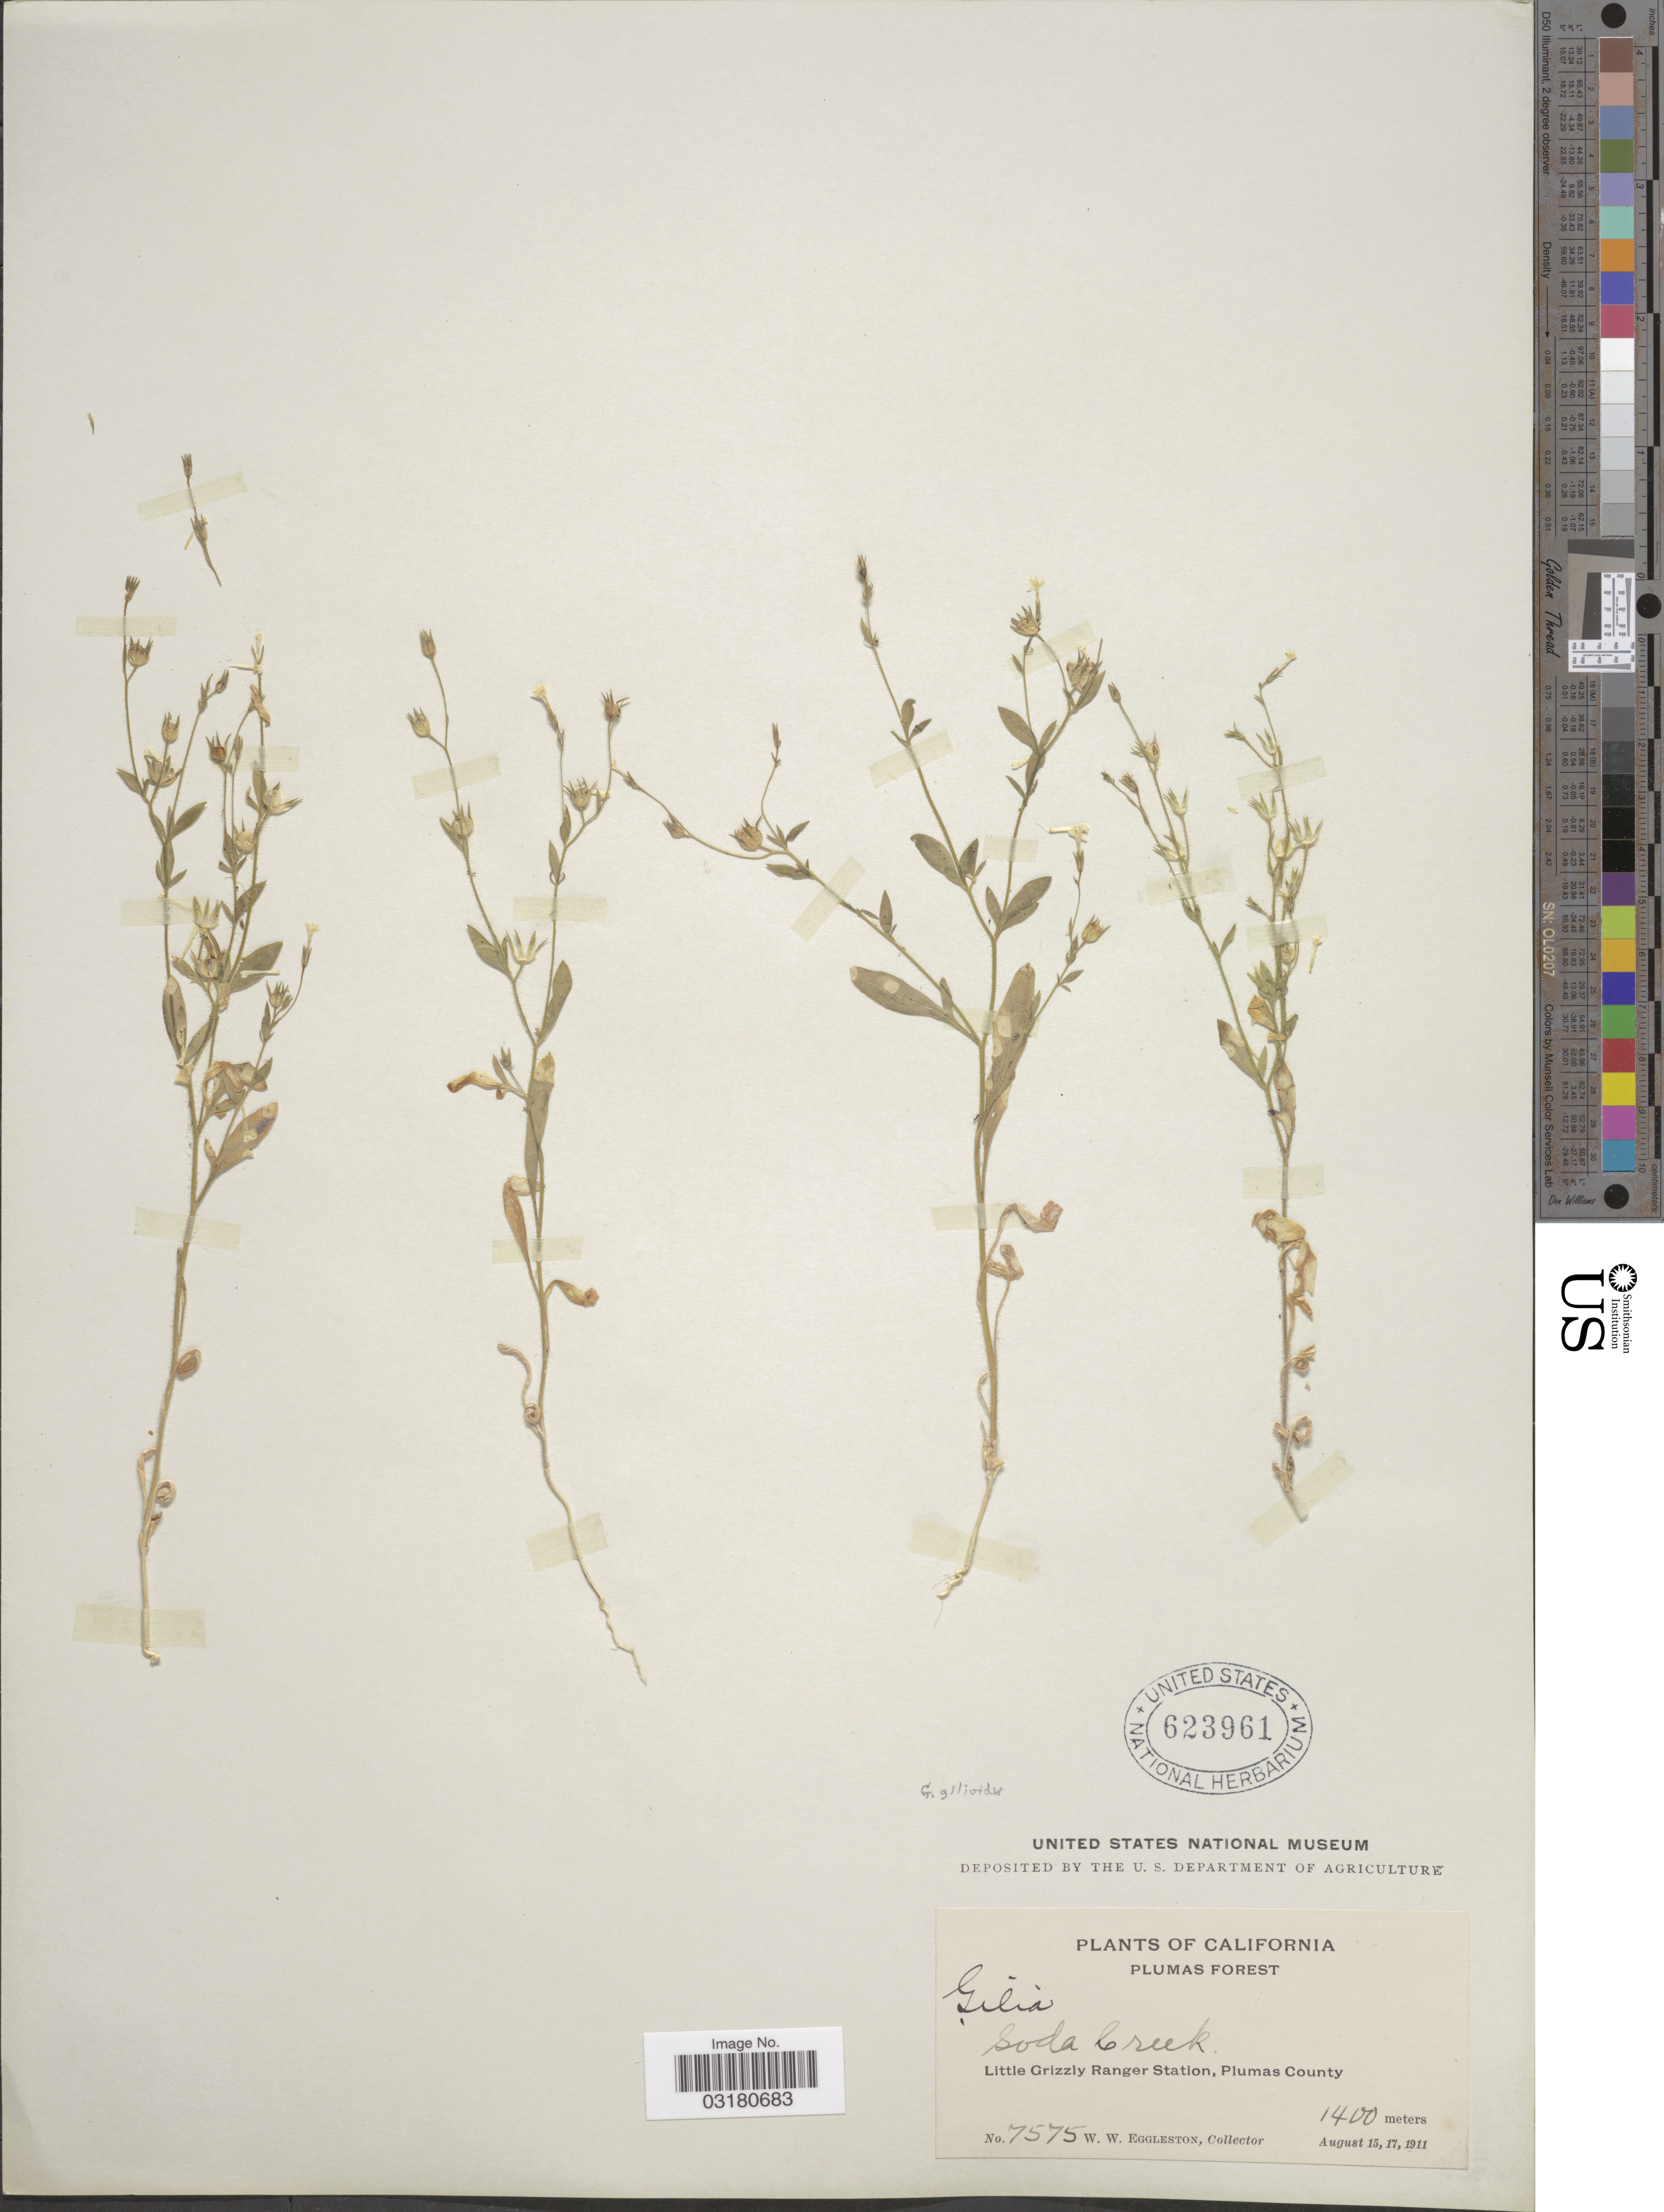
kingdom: Plantae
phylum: Tracheophyta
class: Magnoliopsida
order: Ericales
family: Polemoniaceae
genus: Allophyllum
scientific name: Allophyllum integrifolium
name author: (Brand) A.D. Grant & V.E. Grant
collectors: W. W. Eggleston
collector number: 7575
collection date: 1911-08-15/1911-08-17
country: United States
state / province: California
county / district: Plumas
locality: Plumas Forest. Soda Creek. Little Grizzly Ranger Station, Plumas County.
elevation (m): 1400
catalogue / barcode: US 623961